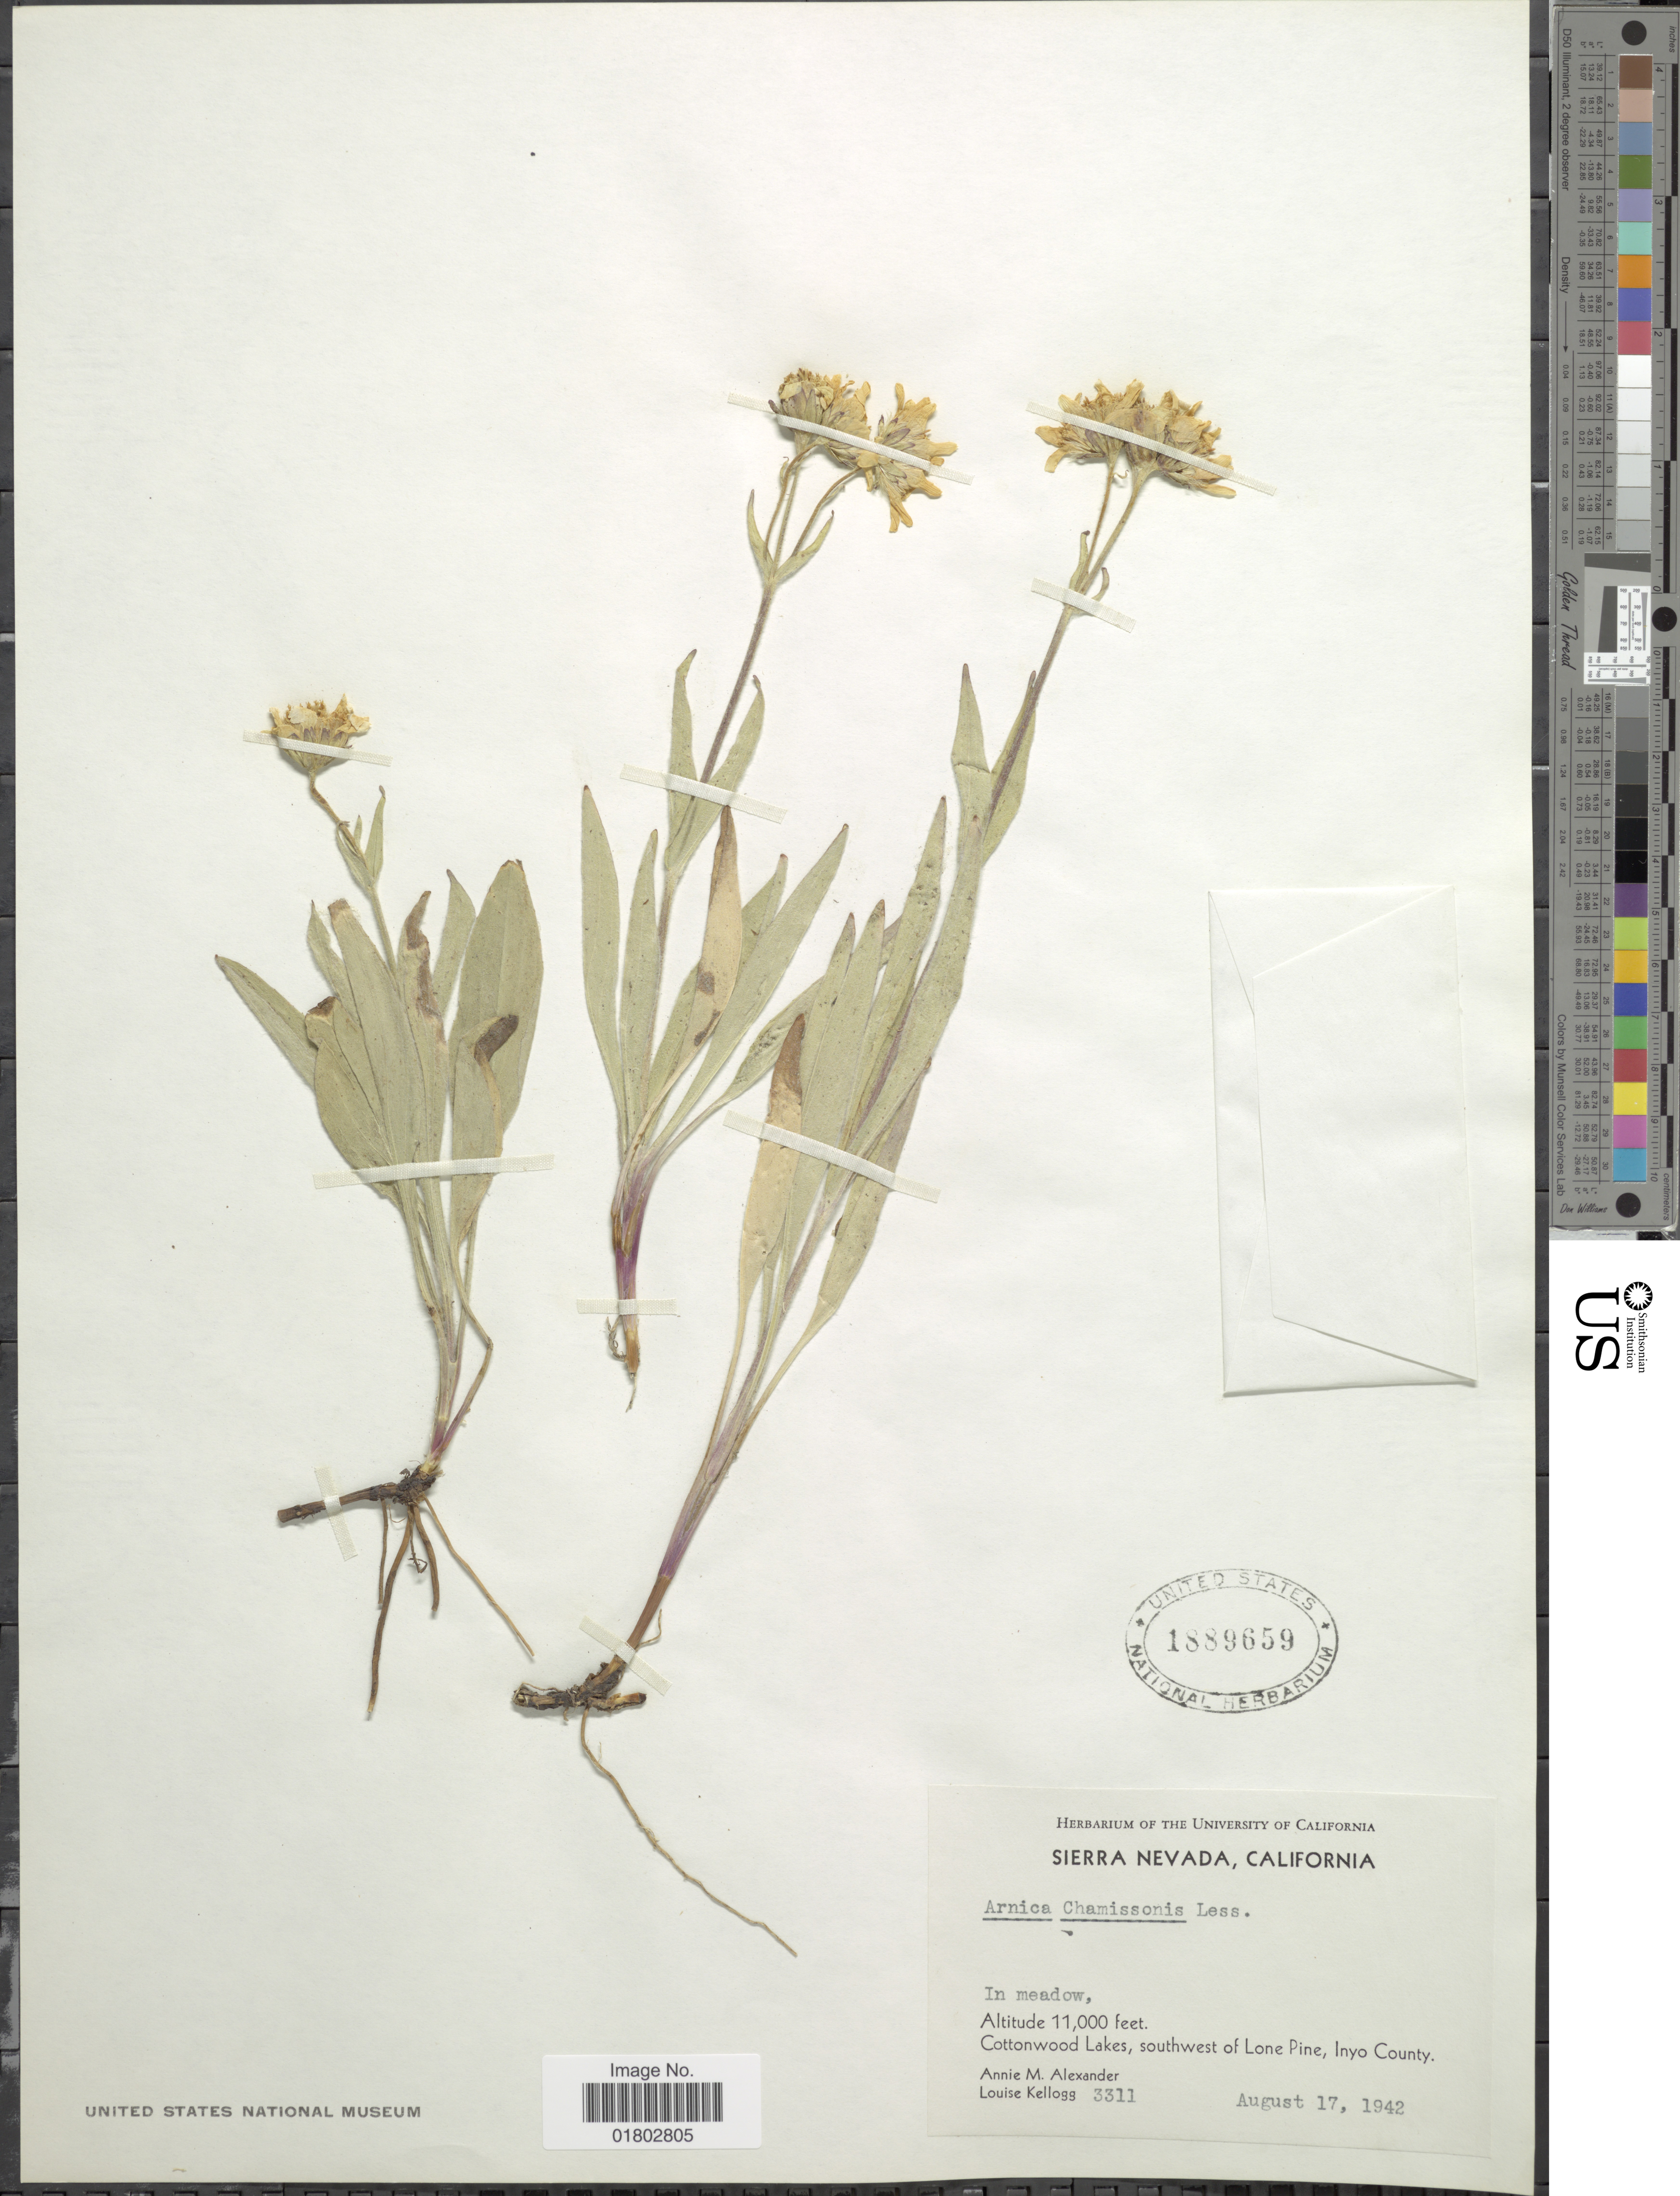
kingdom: Plantae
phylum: Tracheophyta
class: Magnoliopsida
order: Asterales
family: Asteraceae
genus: Arnica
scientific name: Arnica chamissonis subsp. incana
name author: (A. Gray) Maguire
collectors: A. M. Alexander & L. Kellogg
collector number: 3311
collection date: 1942-08-17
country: United States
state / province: California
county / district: Inyo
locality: Sierra Nevada, In meadow, Cottonwood Lakes, southwest of Lone Pine, Inyo County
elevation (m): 3353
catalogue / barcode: US 1889659